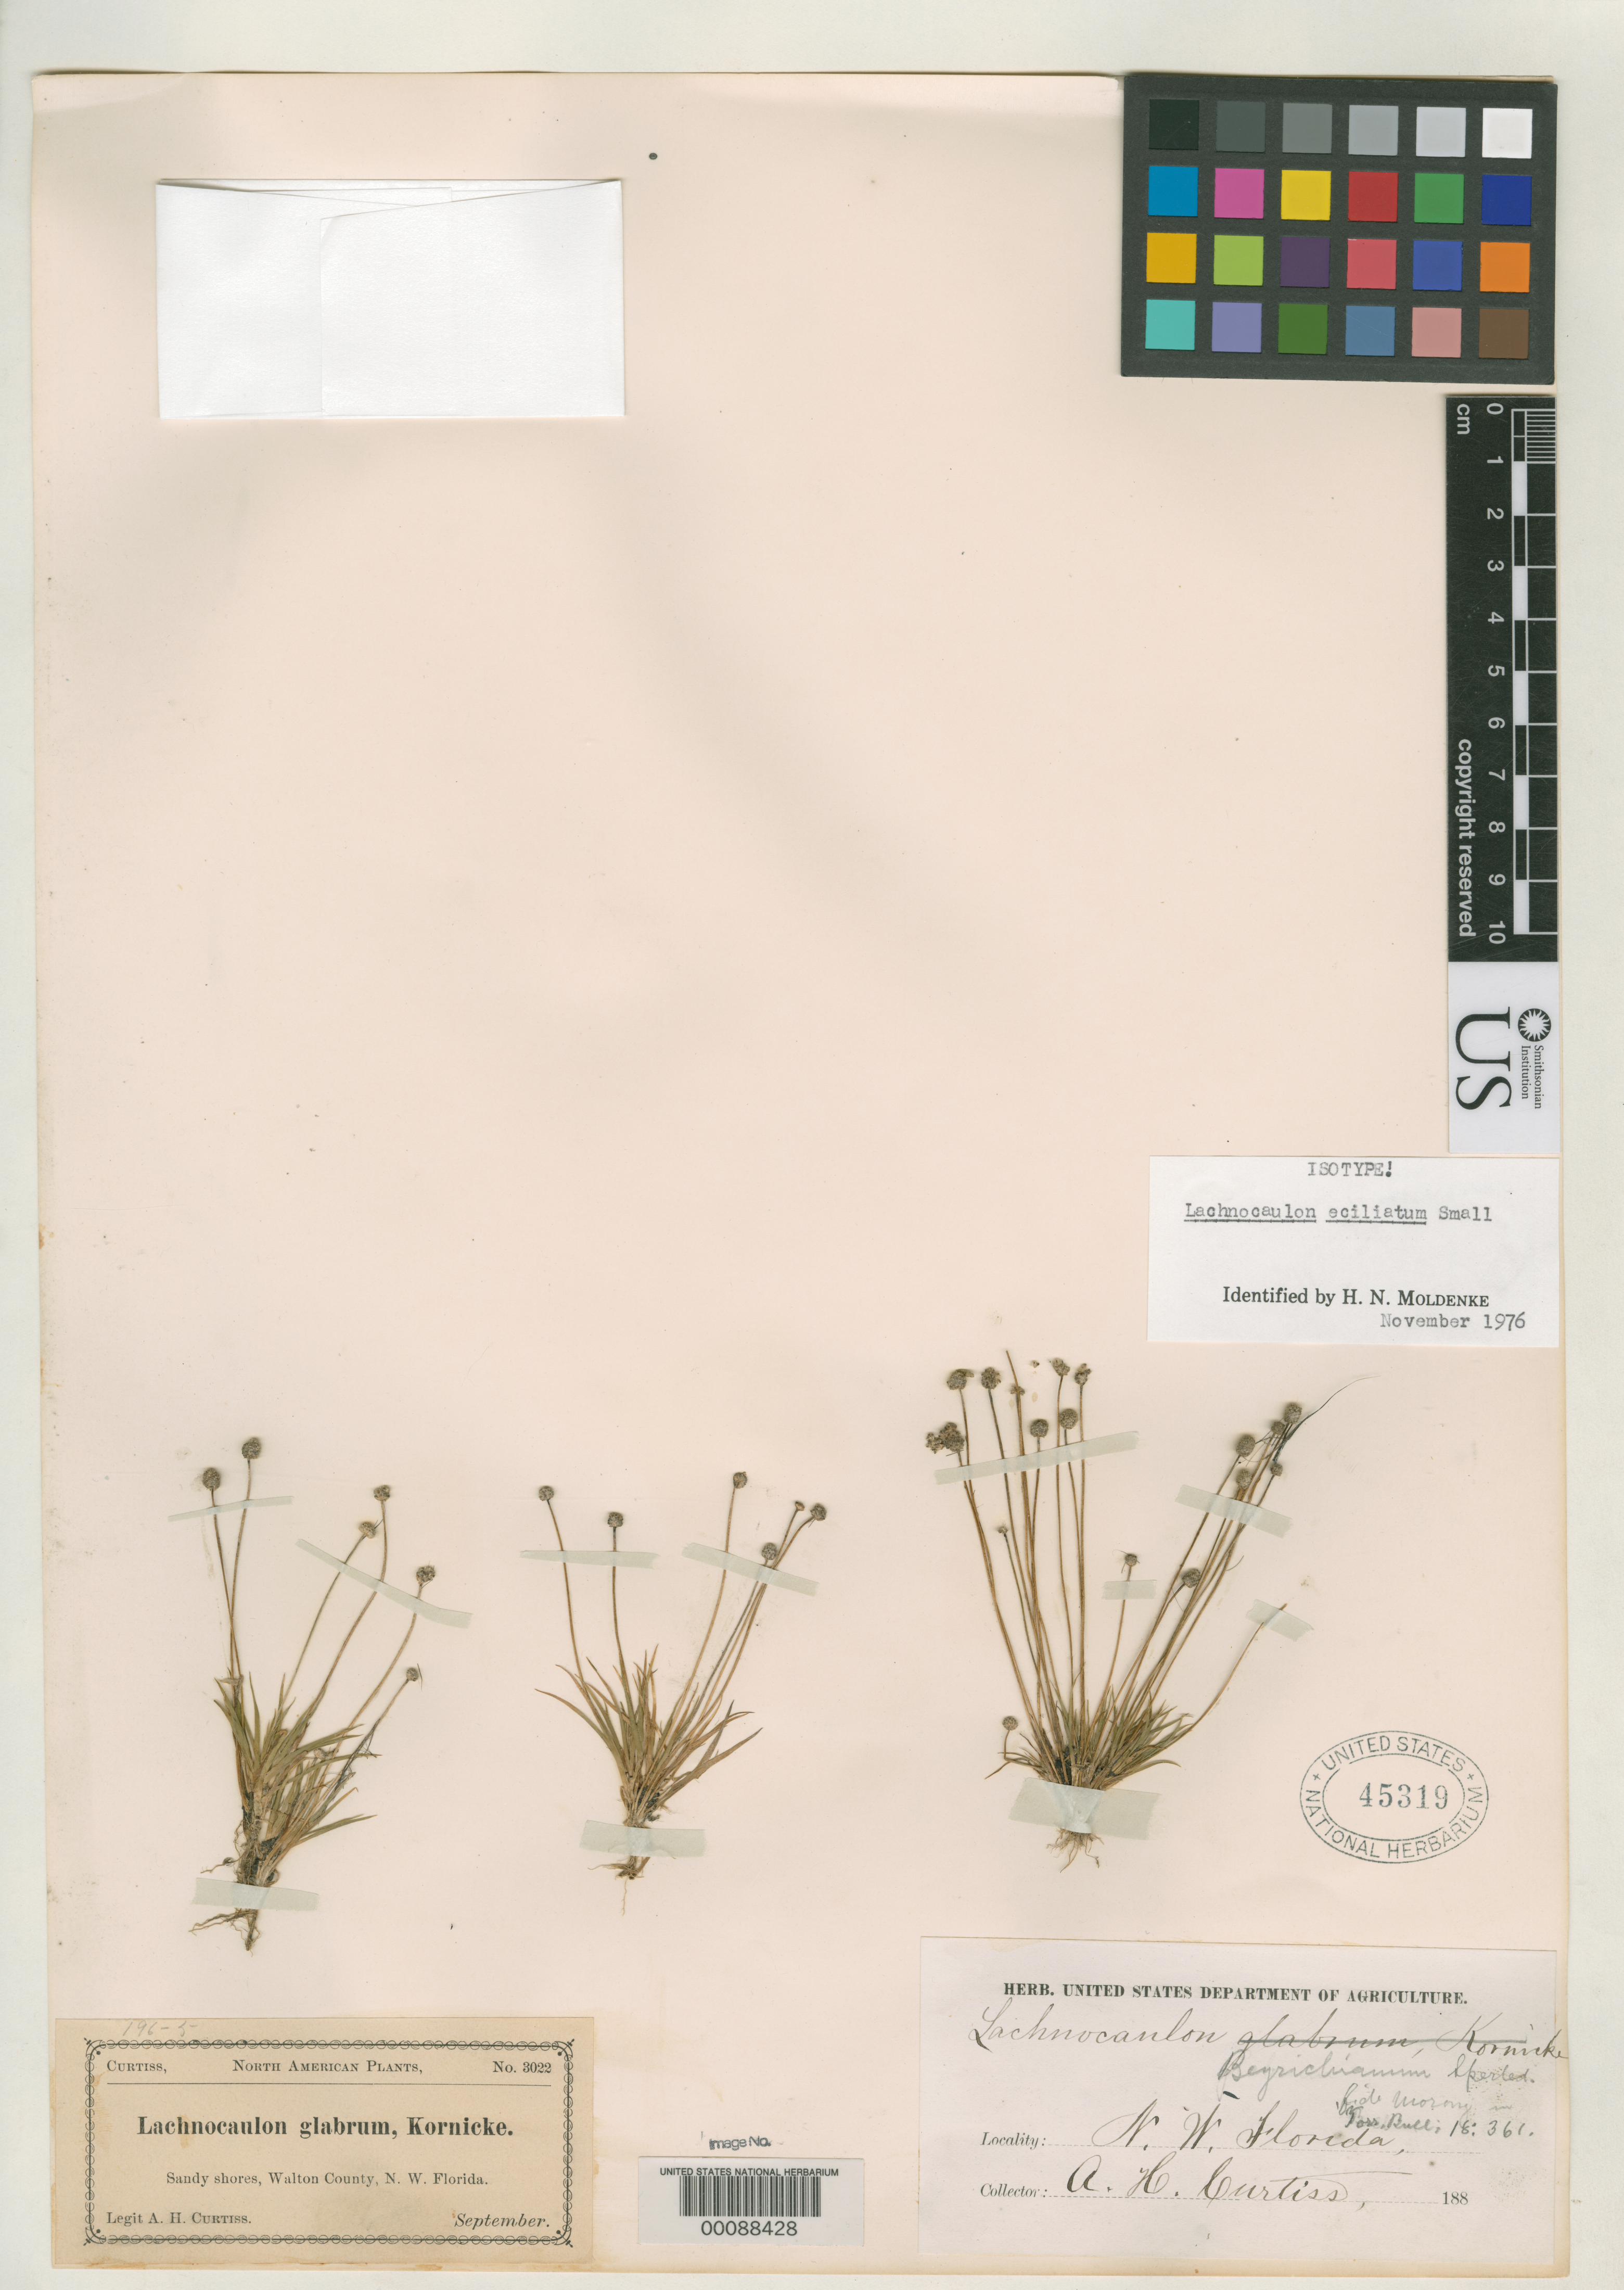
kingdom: Plantae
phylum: Tracheophyta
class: Liliopsida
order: Poales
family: Eriocaulaceae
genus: Lachnocaulon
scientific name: Lachnocaulon eciliatum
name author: Small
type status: Isotype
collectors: A. H. Curtiss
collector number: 3022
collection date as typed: Sep 188-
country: United States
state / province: Florida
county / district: Walton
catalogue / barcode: US 45319